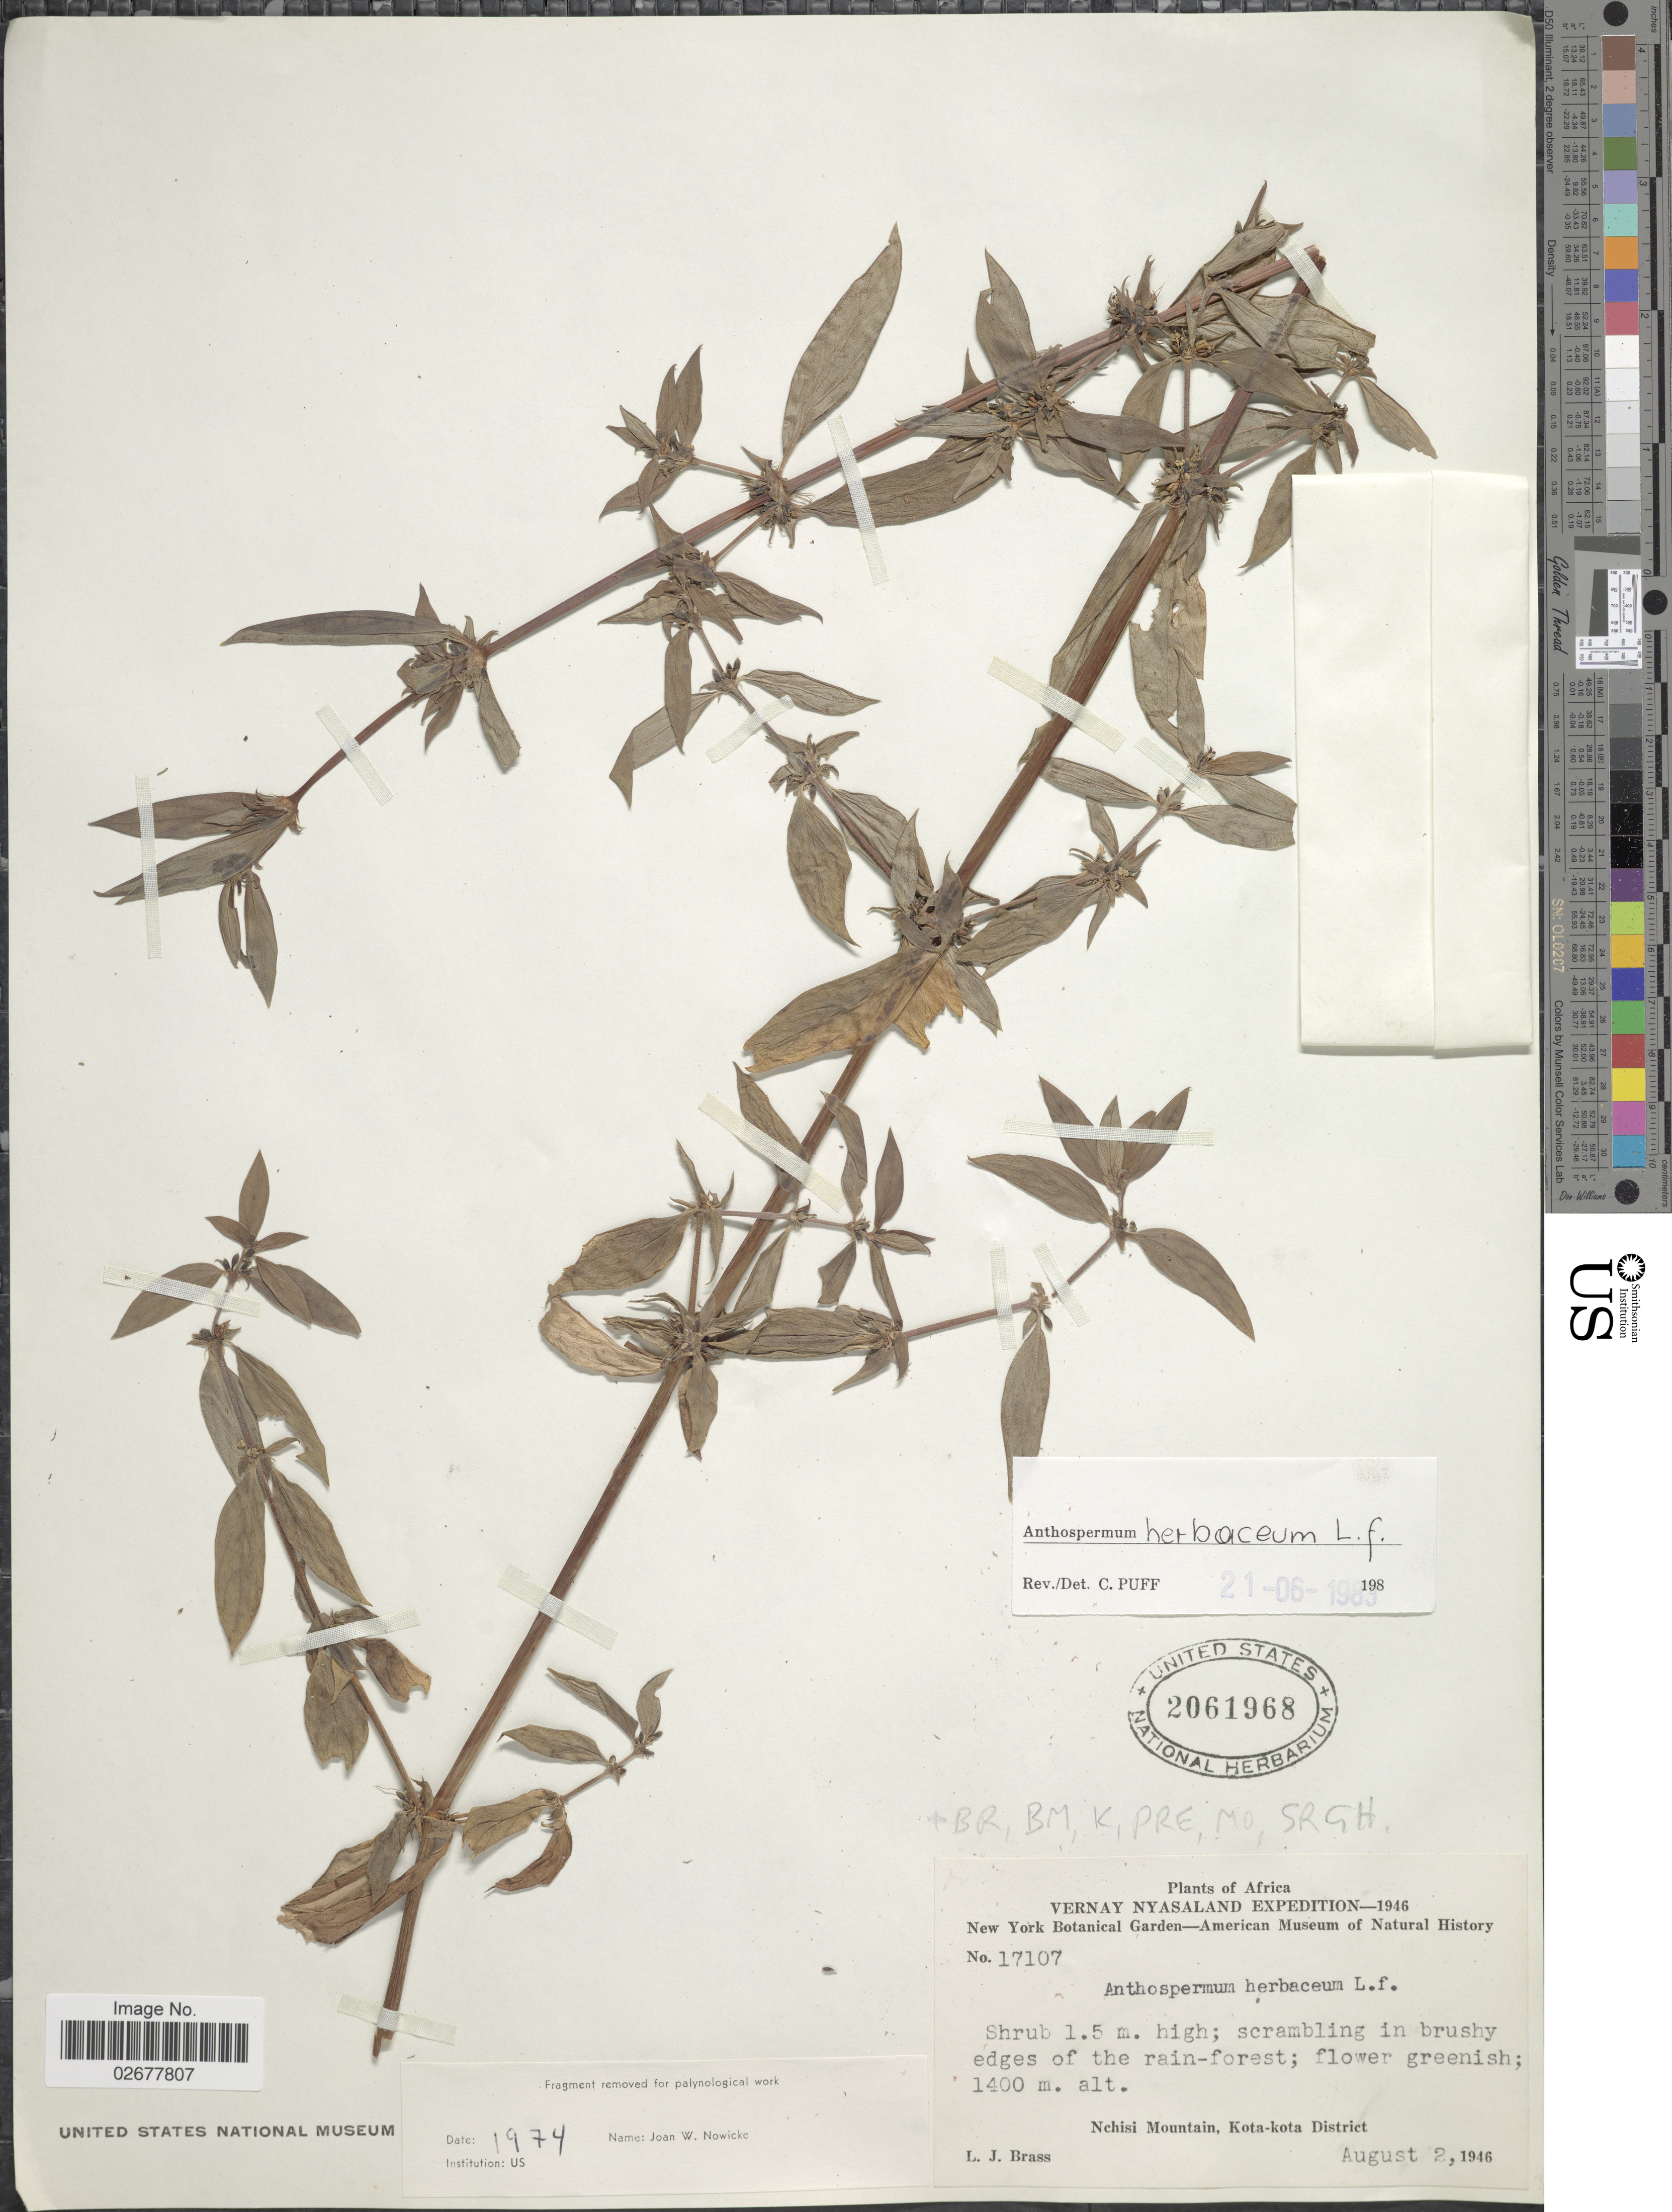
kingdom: Plantae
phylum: Tracheophyta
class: Magnoliopsida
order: Gentianales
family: Rubiaceae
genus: Anthospermum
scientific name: Anthospermum herbaceum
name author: L. f.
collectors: L. J. Brass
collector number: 17107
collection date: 1946-08-02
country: Malawi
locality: Vernay Nyasaland; scrambling in brushy edges of the rain-forest; Nchisi Mountain, Kota-kota District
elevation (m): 1400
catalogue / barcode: US 2061968